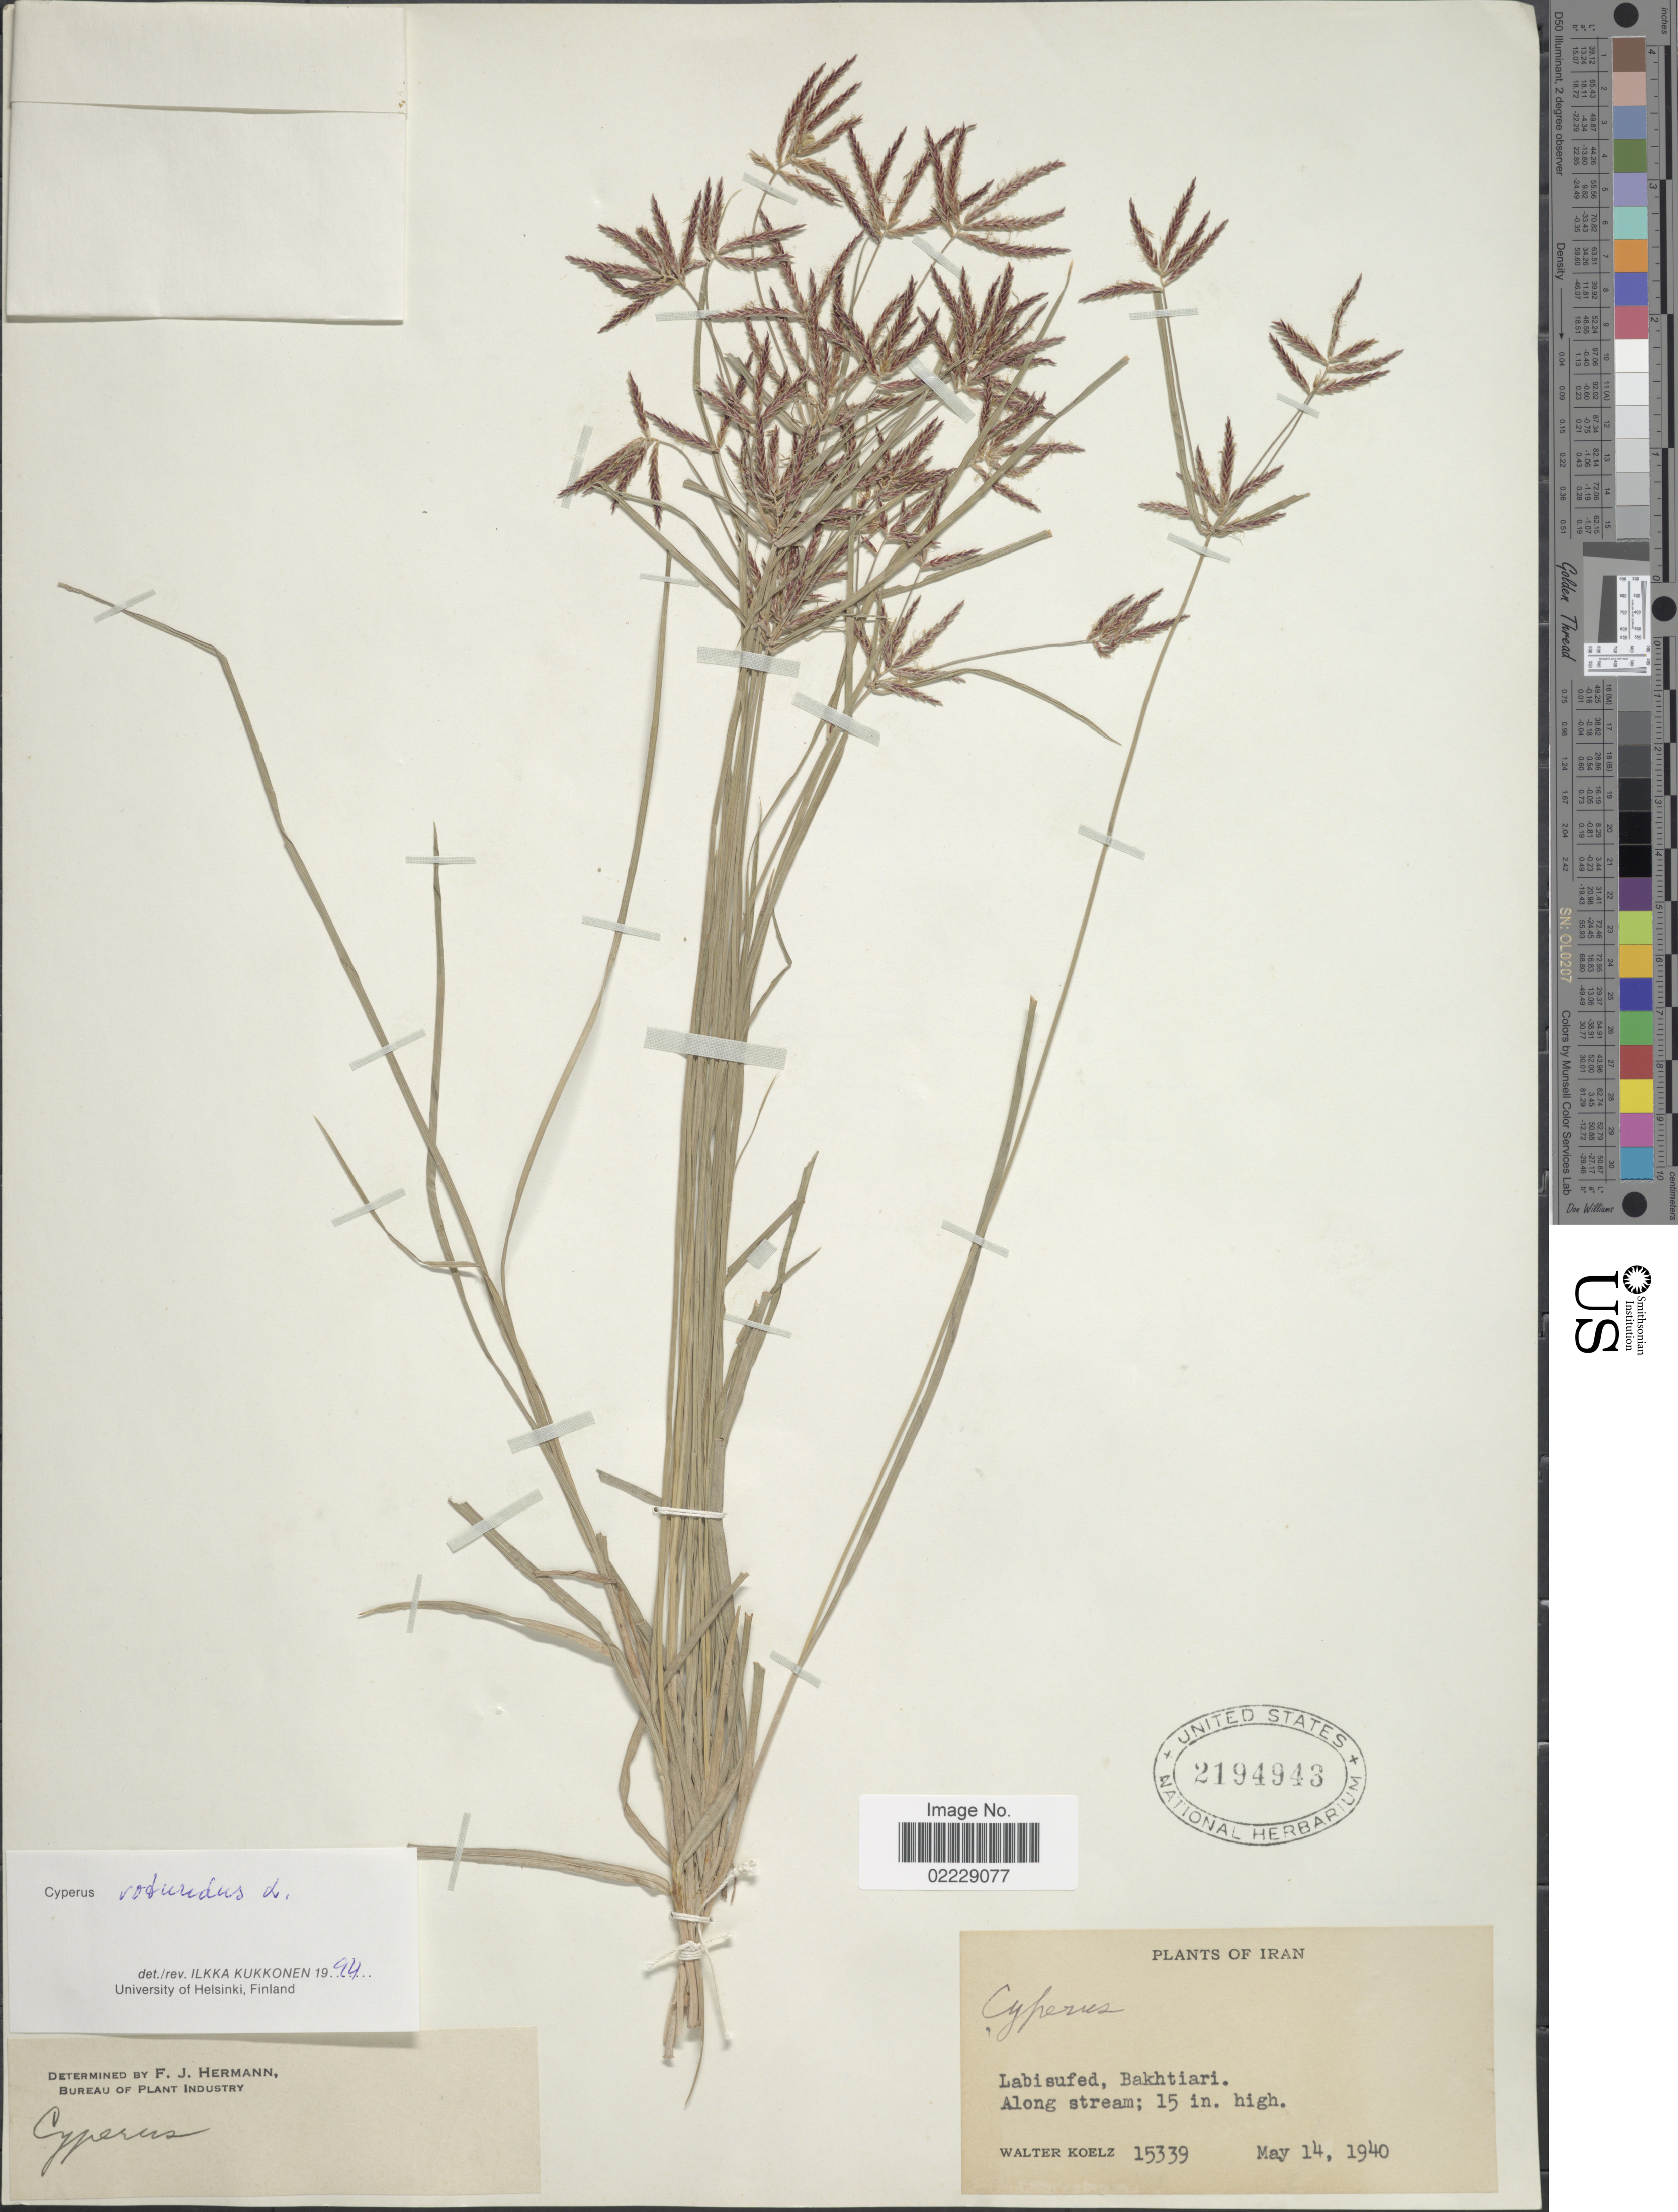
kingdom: Plantae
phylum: Tracheophyta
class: Liliopsida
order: Poales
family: Cyperaceae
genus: Cyperus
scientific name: Cyperus rotundus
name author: L.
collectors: W. N. Koelz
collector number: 15339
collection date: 1940-05-14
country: Iran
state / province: Chahar Mahaal and Bakhtiari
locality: Labisufed, Bakhtiari, along stream.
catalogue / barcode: US 2194943